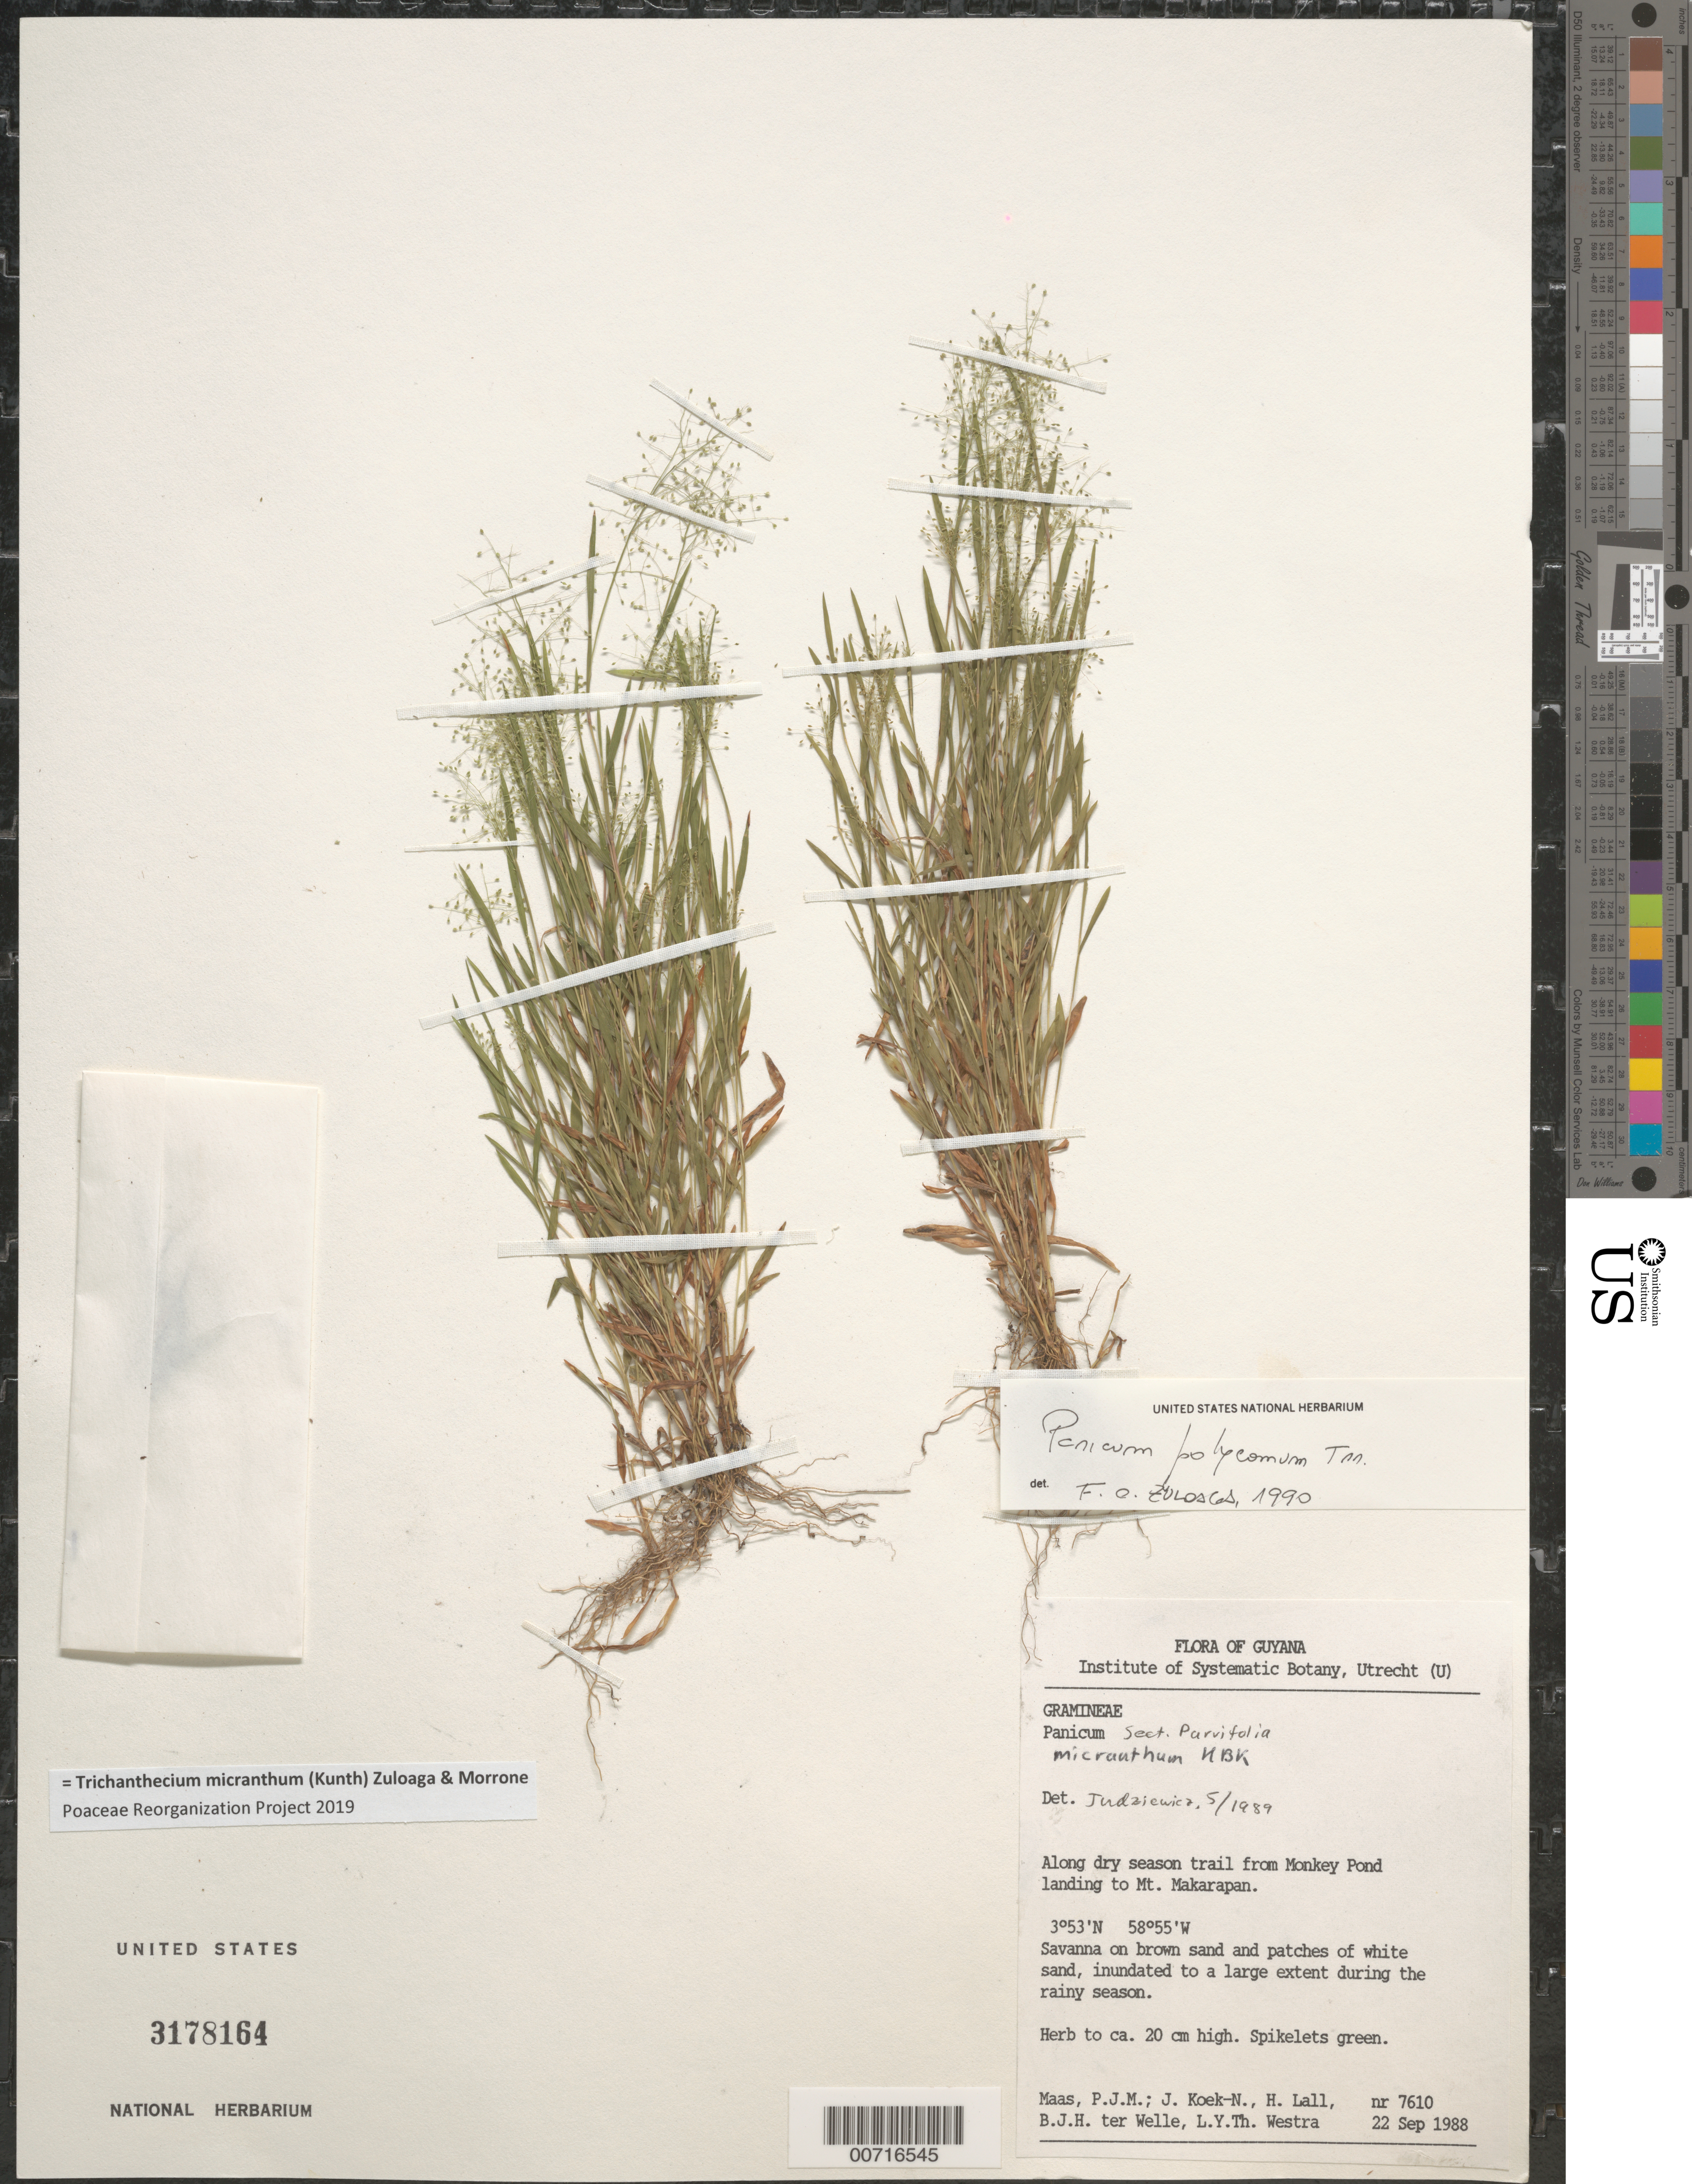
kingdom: Plantae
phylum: Tracheophyta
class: Liliopsida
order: Poales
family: Poaceae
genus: Trichanthecium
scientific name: Trichanthecium micranthum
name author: (Kunth) Zuloaga & Morrone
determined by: Poaceae Reorganization Project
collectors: P. Maas, J. Koek-Noorman, H. Lall, B. Welle & L. Y. T. Westra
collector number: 7610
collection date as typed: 22-Sep-88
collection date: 1988-09-22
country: Guyana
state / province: U. Takutu-U. Essequibo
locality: Monkey Pond landing, dry season trail to Mt. Makarapan; Rupununi River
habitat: Savanna on brown sand and patches of white sand, inundated to a large extent during the rainy season.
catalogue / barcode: US 3178164